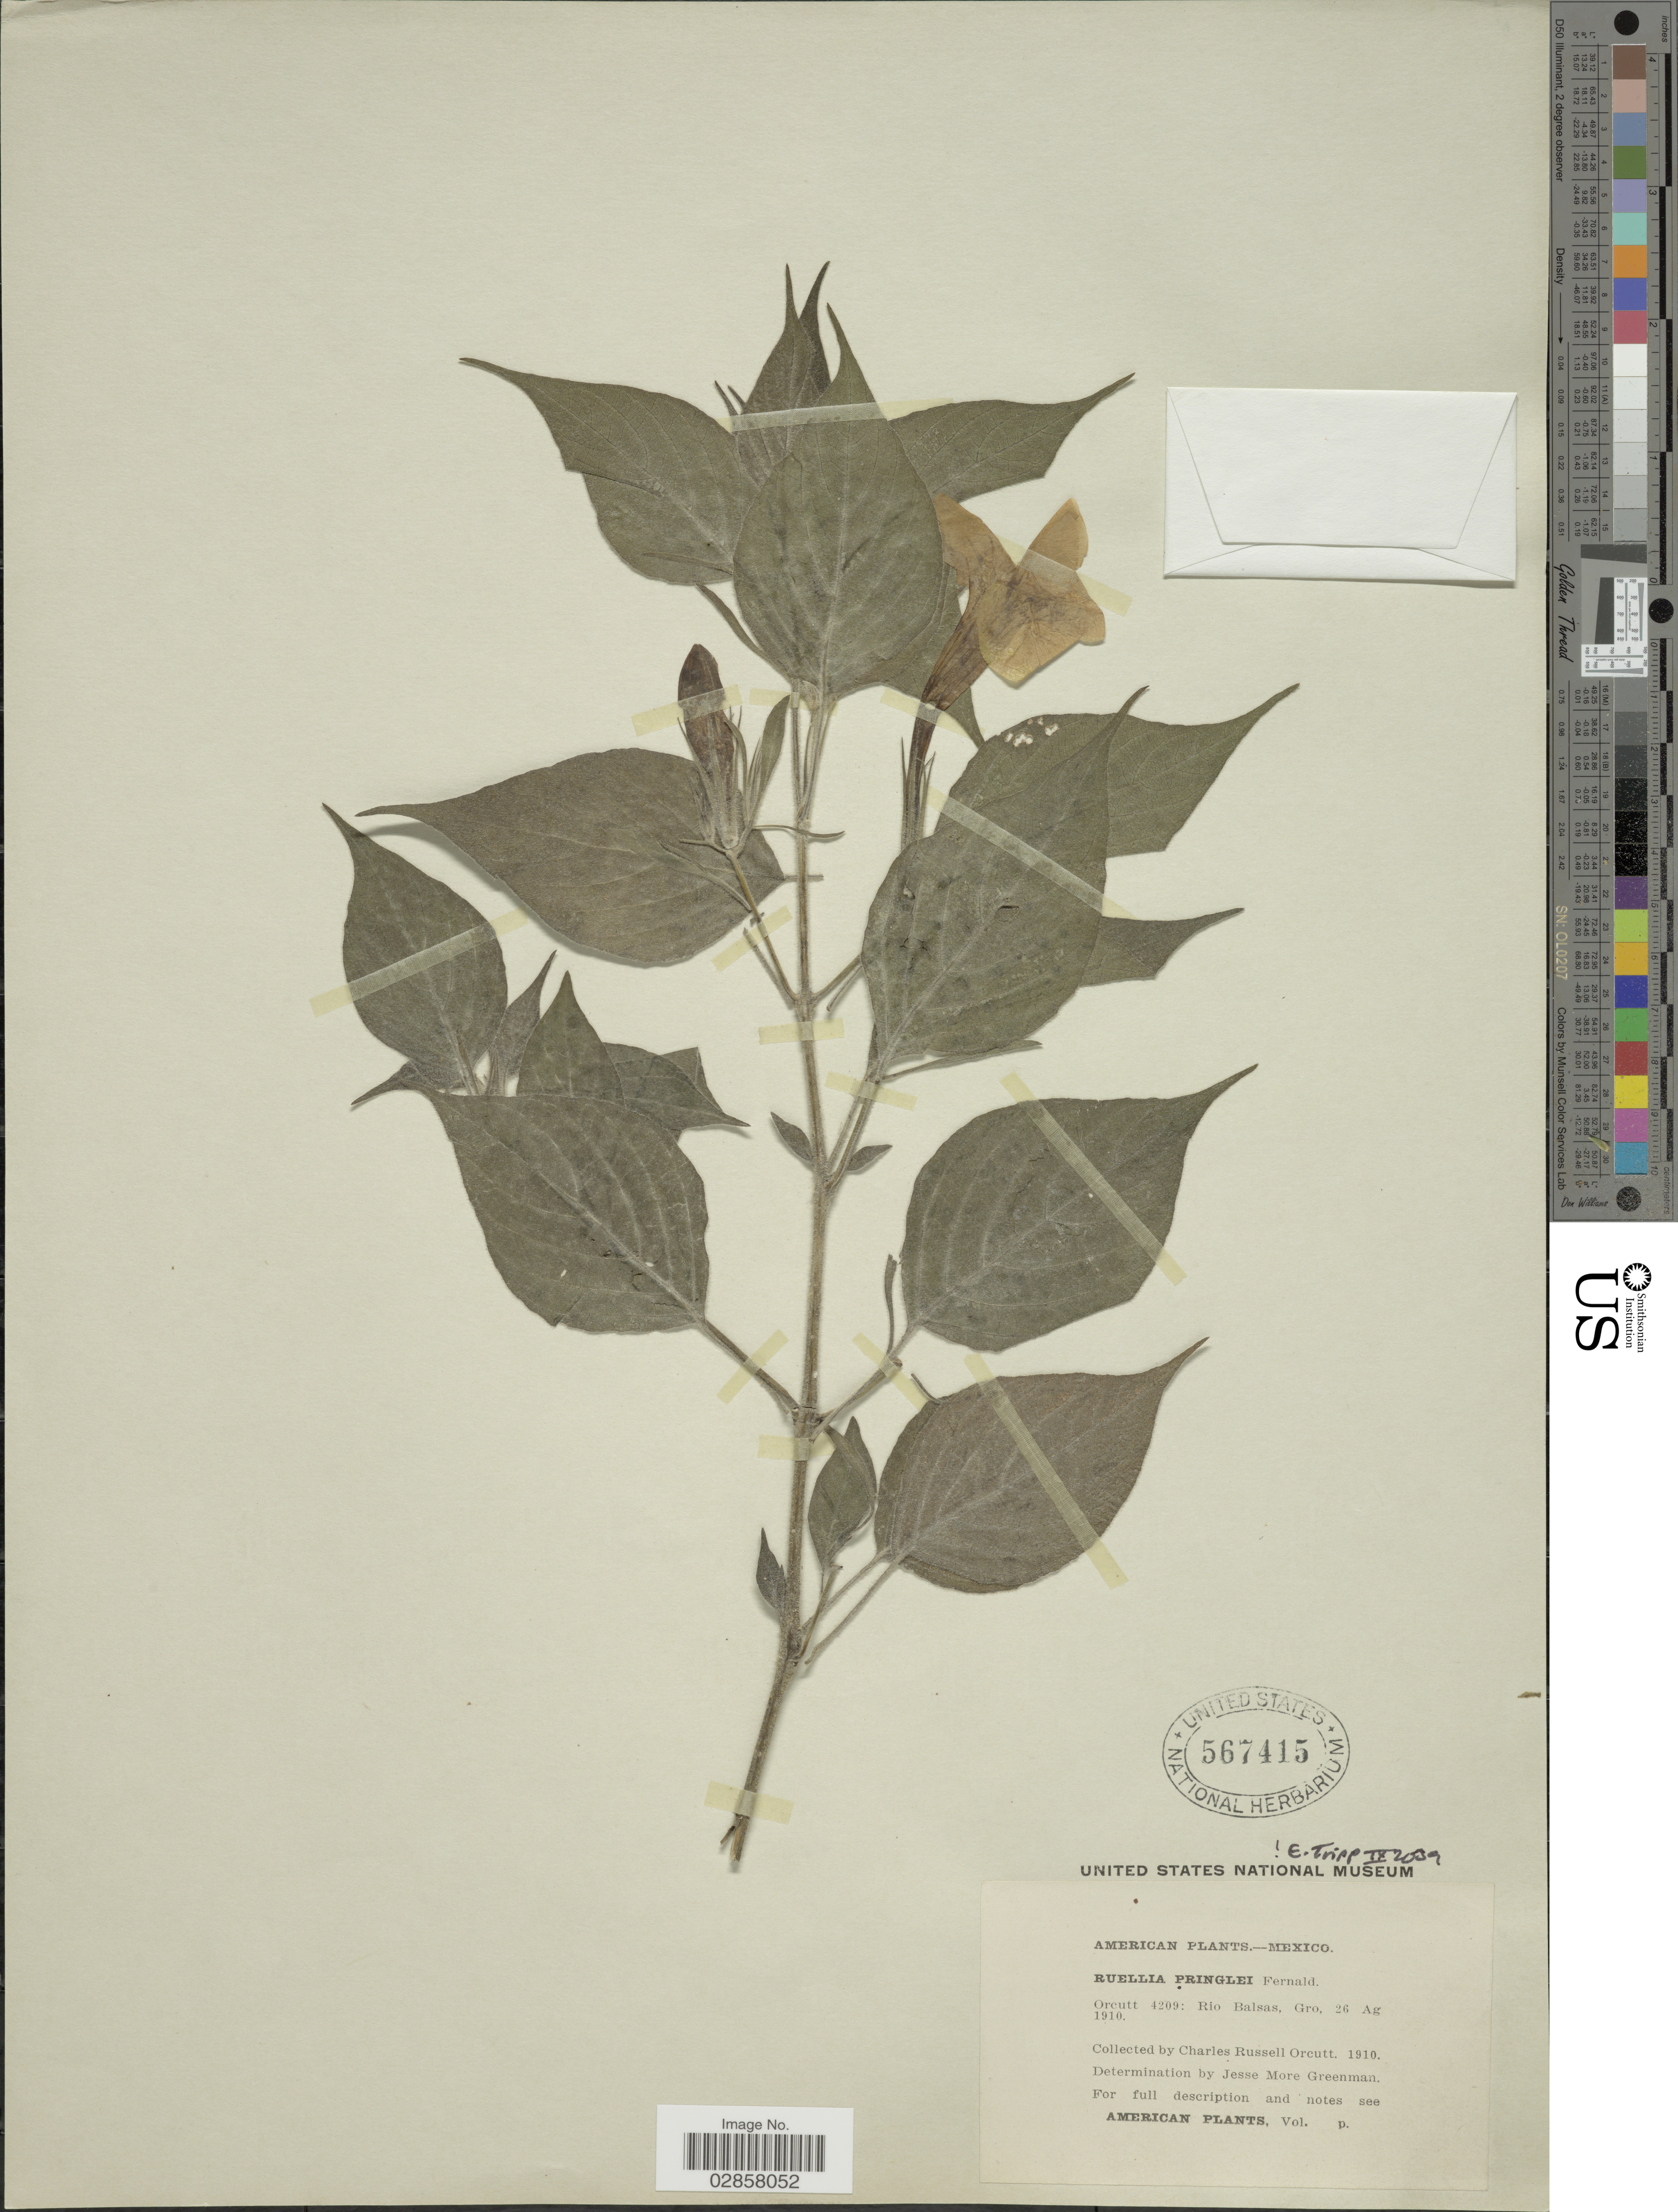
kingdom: Plantae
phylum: Tracheophyta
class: Magnoliopsida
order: Lamiales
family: Acanthaceae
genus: Ruellia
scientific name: Ruellia pringlei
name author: Fernald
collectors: -- Orcutt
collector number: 4209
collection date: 1910-08-26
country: Mexico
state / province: Guerrero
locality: Rio Balsas.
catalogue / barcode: US 567415